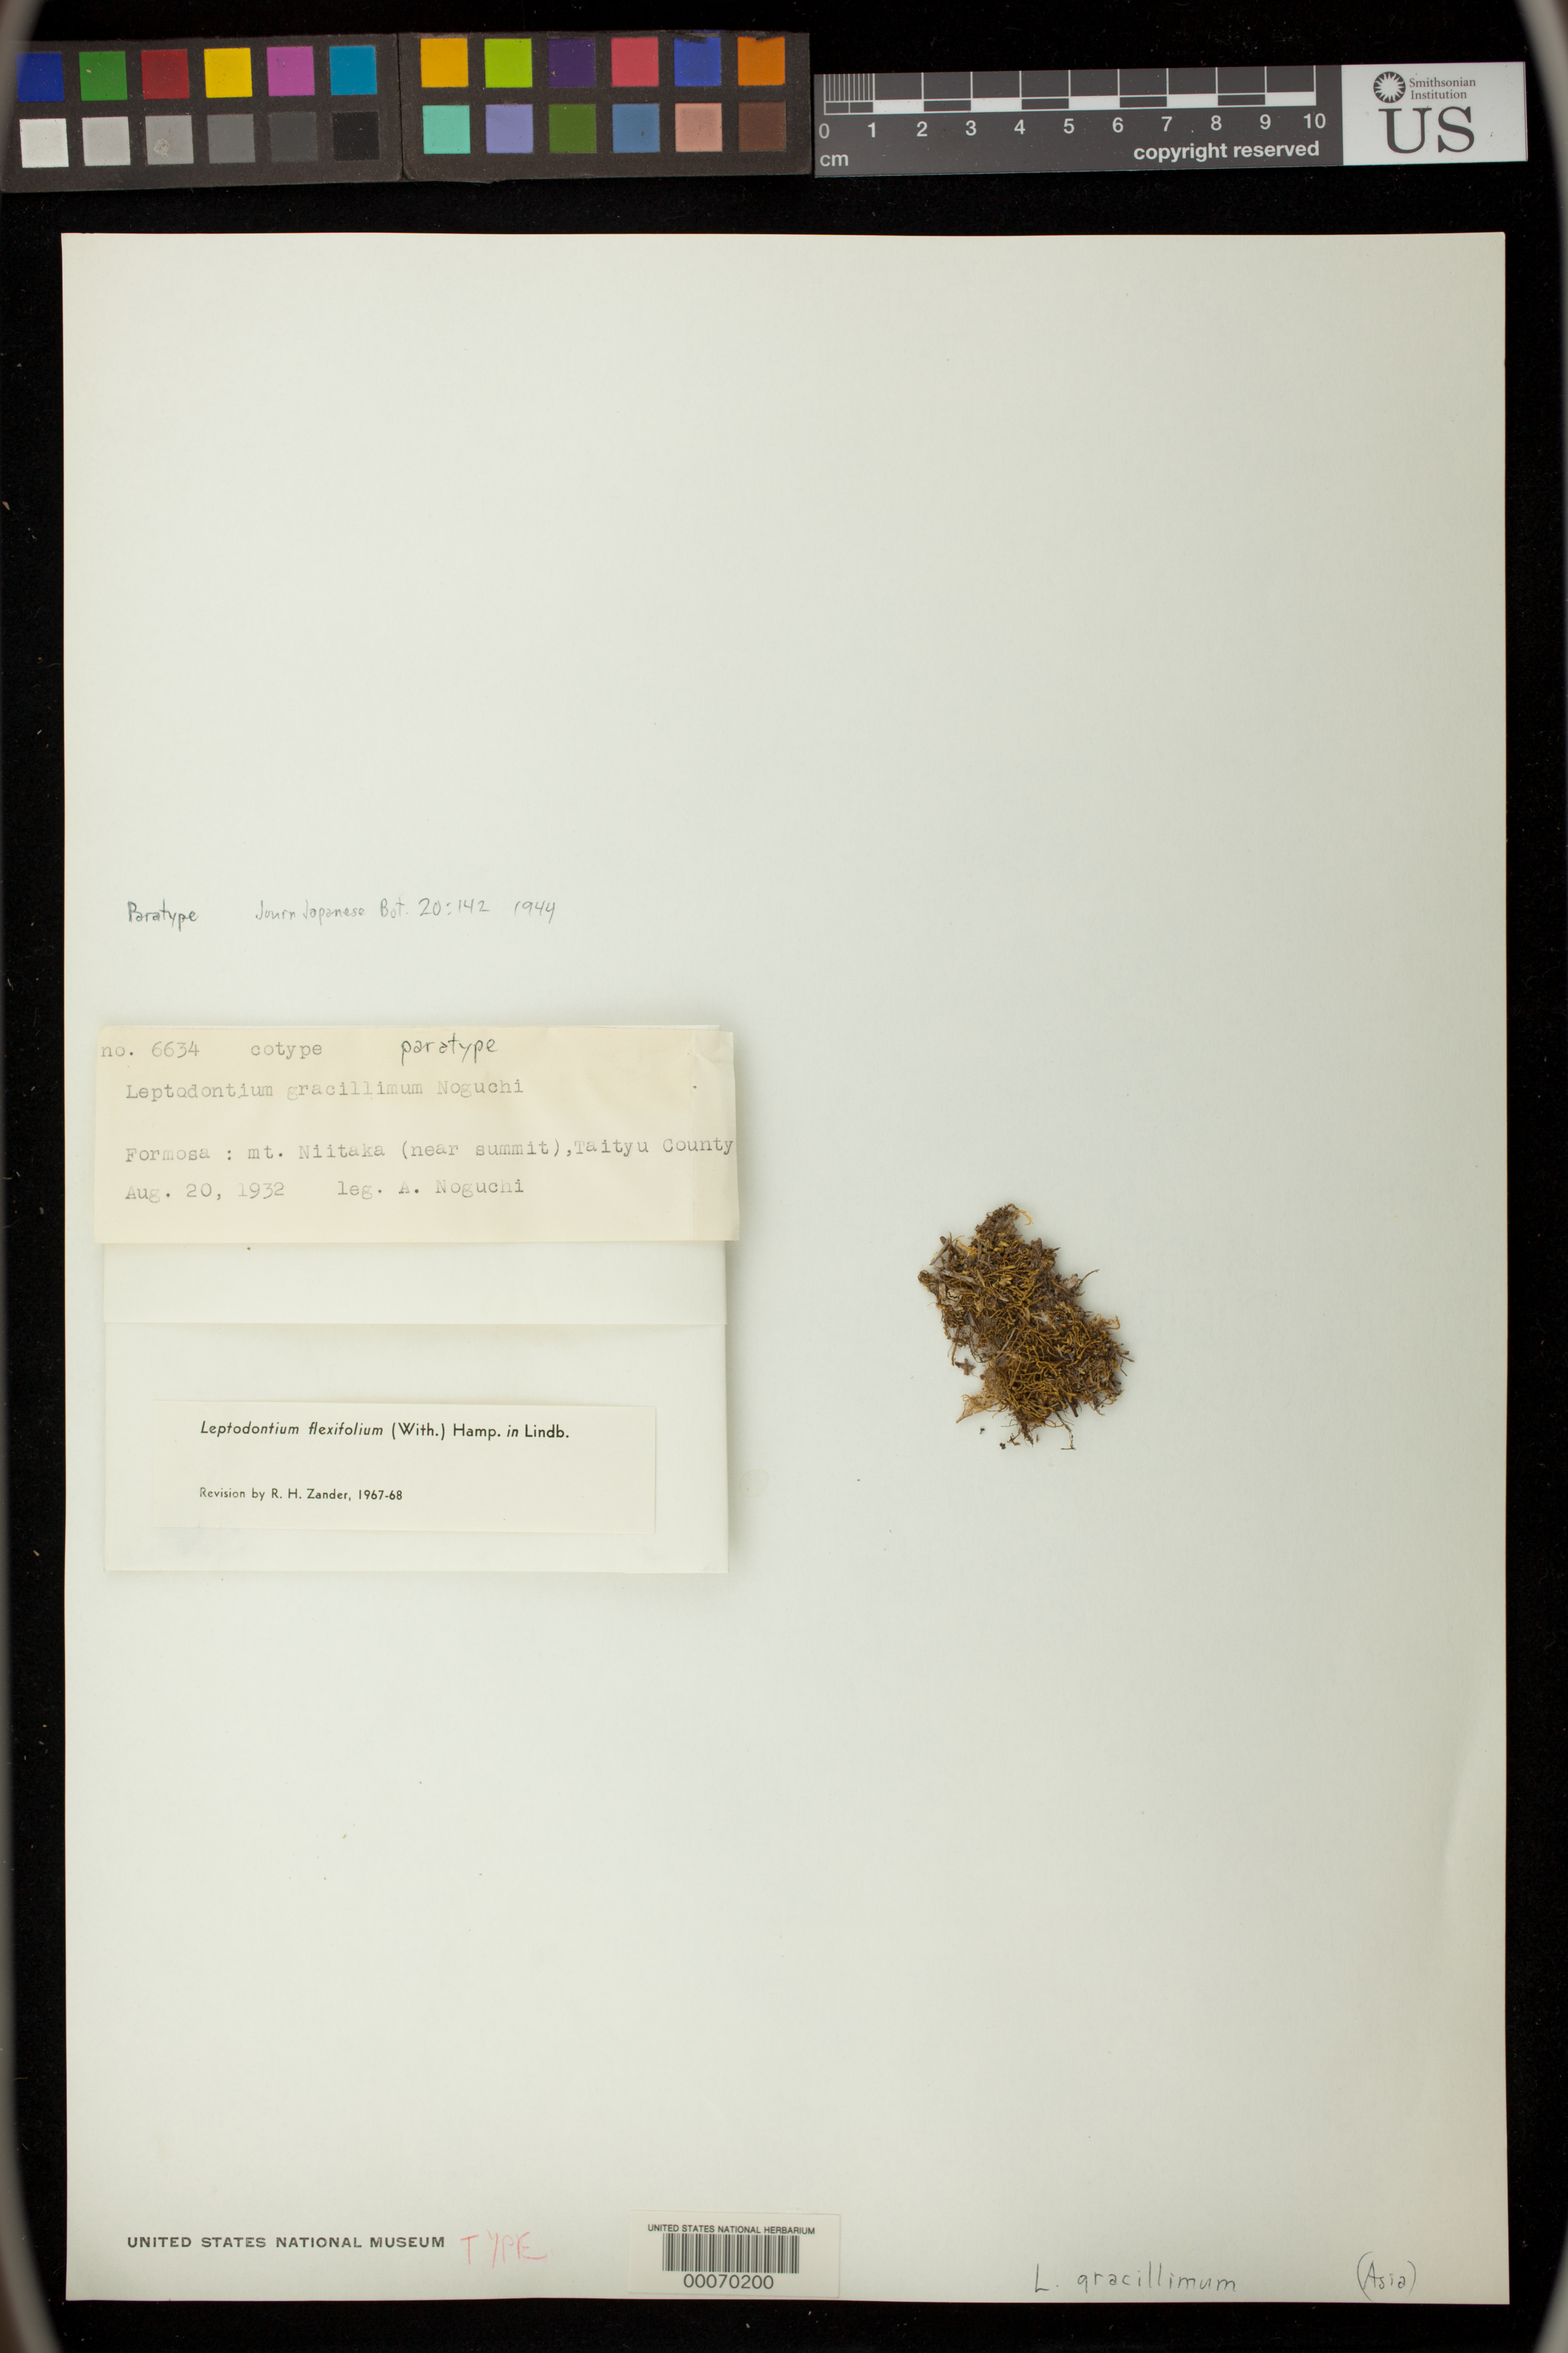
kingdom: Plantae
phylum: Bryophyta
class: Bryopsida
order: Pottiales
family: Pottiaceae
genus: Leptodontium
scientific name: Leptodontium gracillimum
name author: Nog.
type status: Paratype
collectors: A. Noguchi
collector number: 6634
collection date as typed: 20 Aug 1932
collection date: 1932-08-20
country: Taiwan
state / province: Taityu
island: Taiwan [Formosa]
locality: Mt. Niitaka near summit.